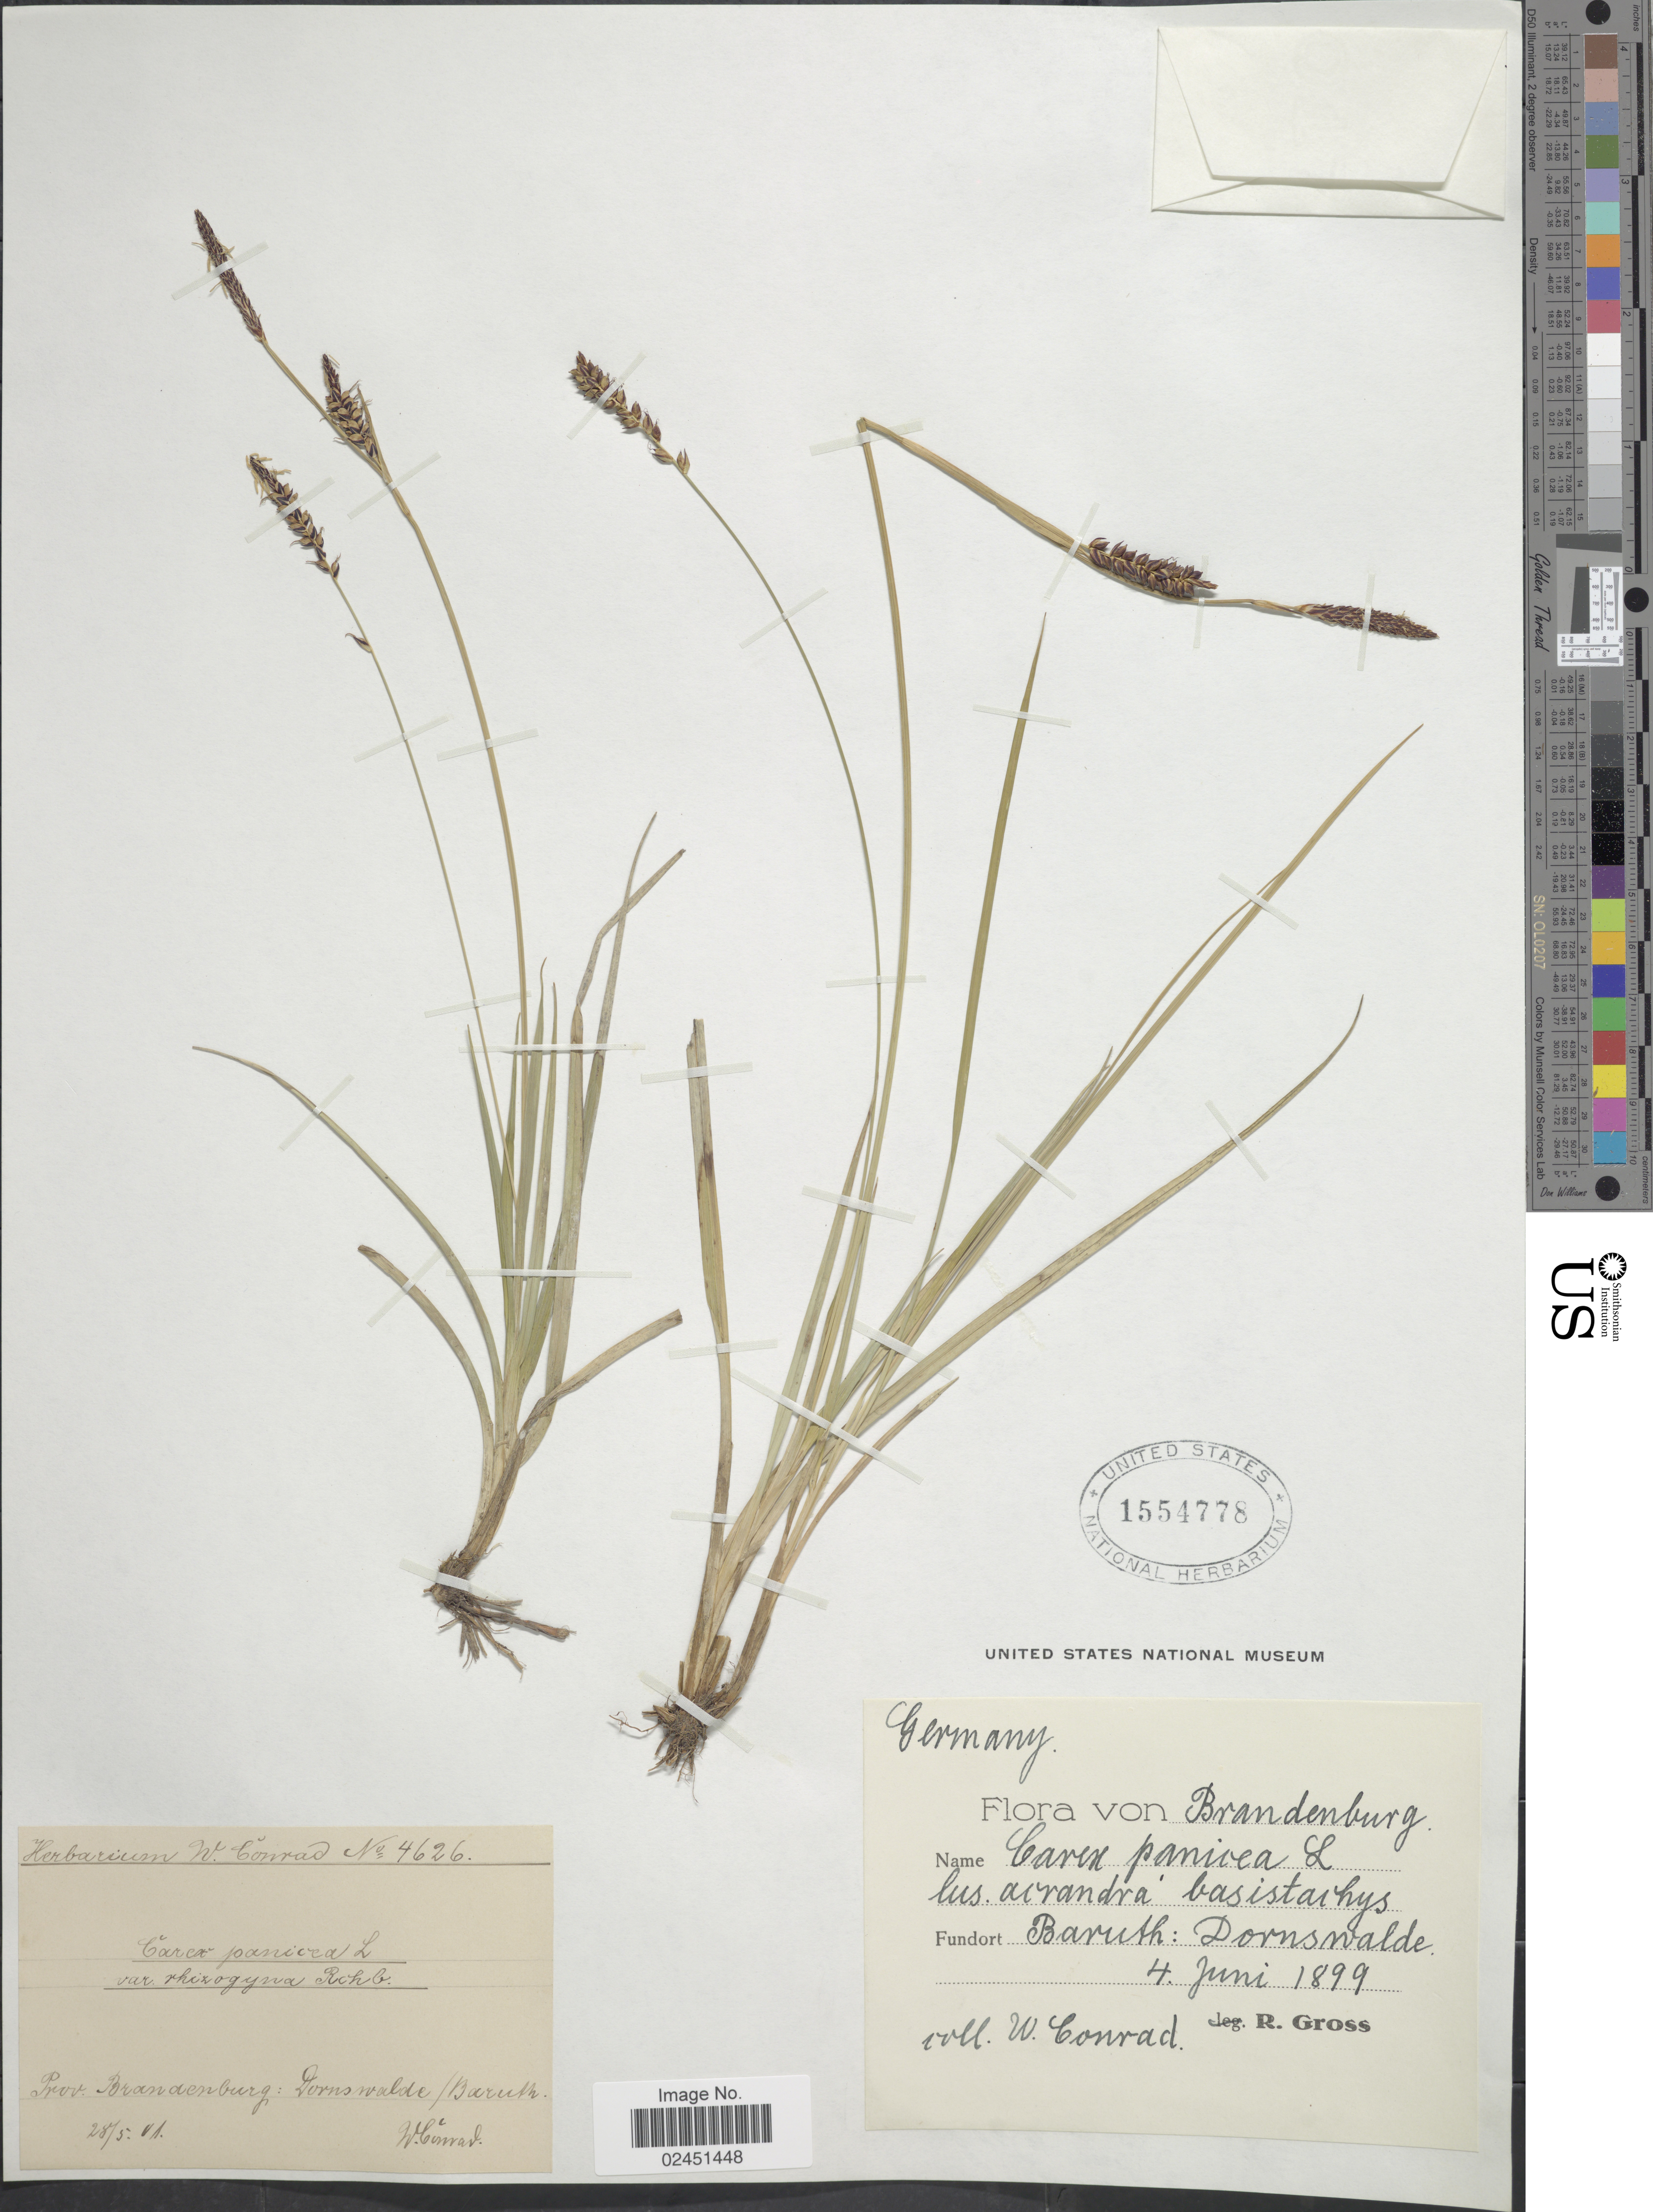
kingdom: Plantae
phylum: Tracheophyta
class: Liliopsida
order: Poales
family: Cyperaceae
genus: Carex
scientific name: Carex panicea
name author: L.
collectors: W. Conrad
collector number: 4626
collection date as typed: Transcribed d/m/y: 28/5/91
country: Germany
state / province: Brandenburg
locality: Dornswalde/ Baruth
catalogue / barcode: US 1554778